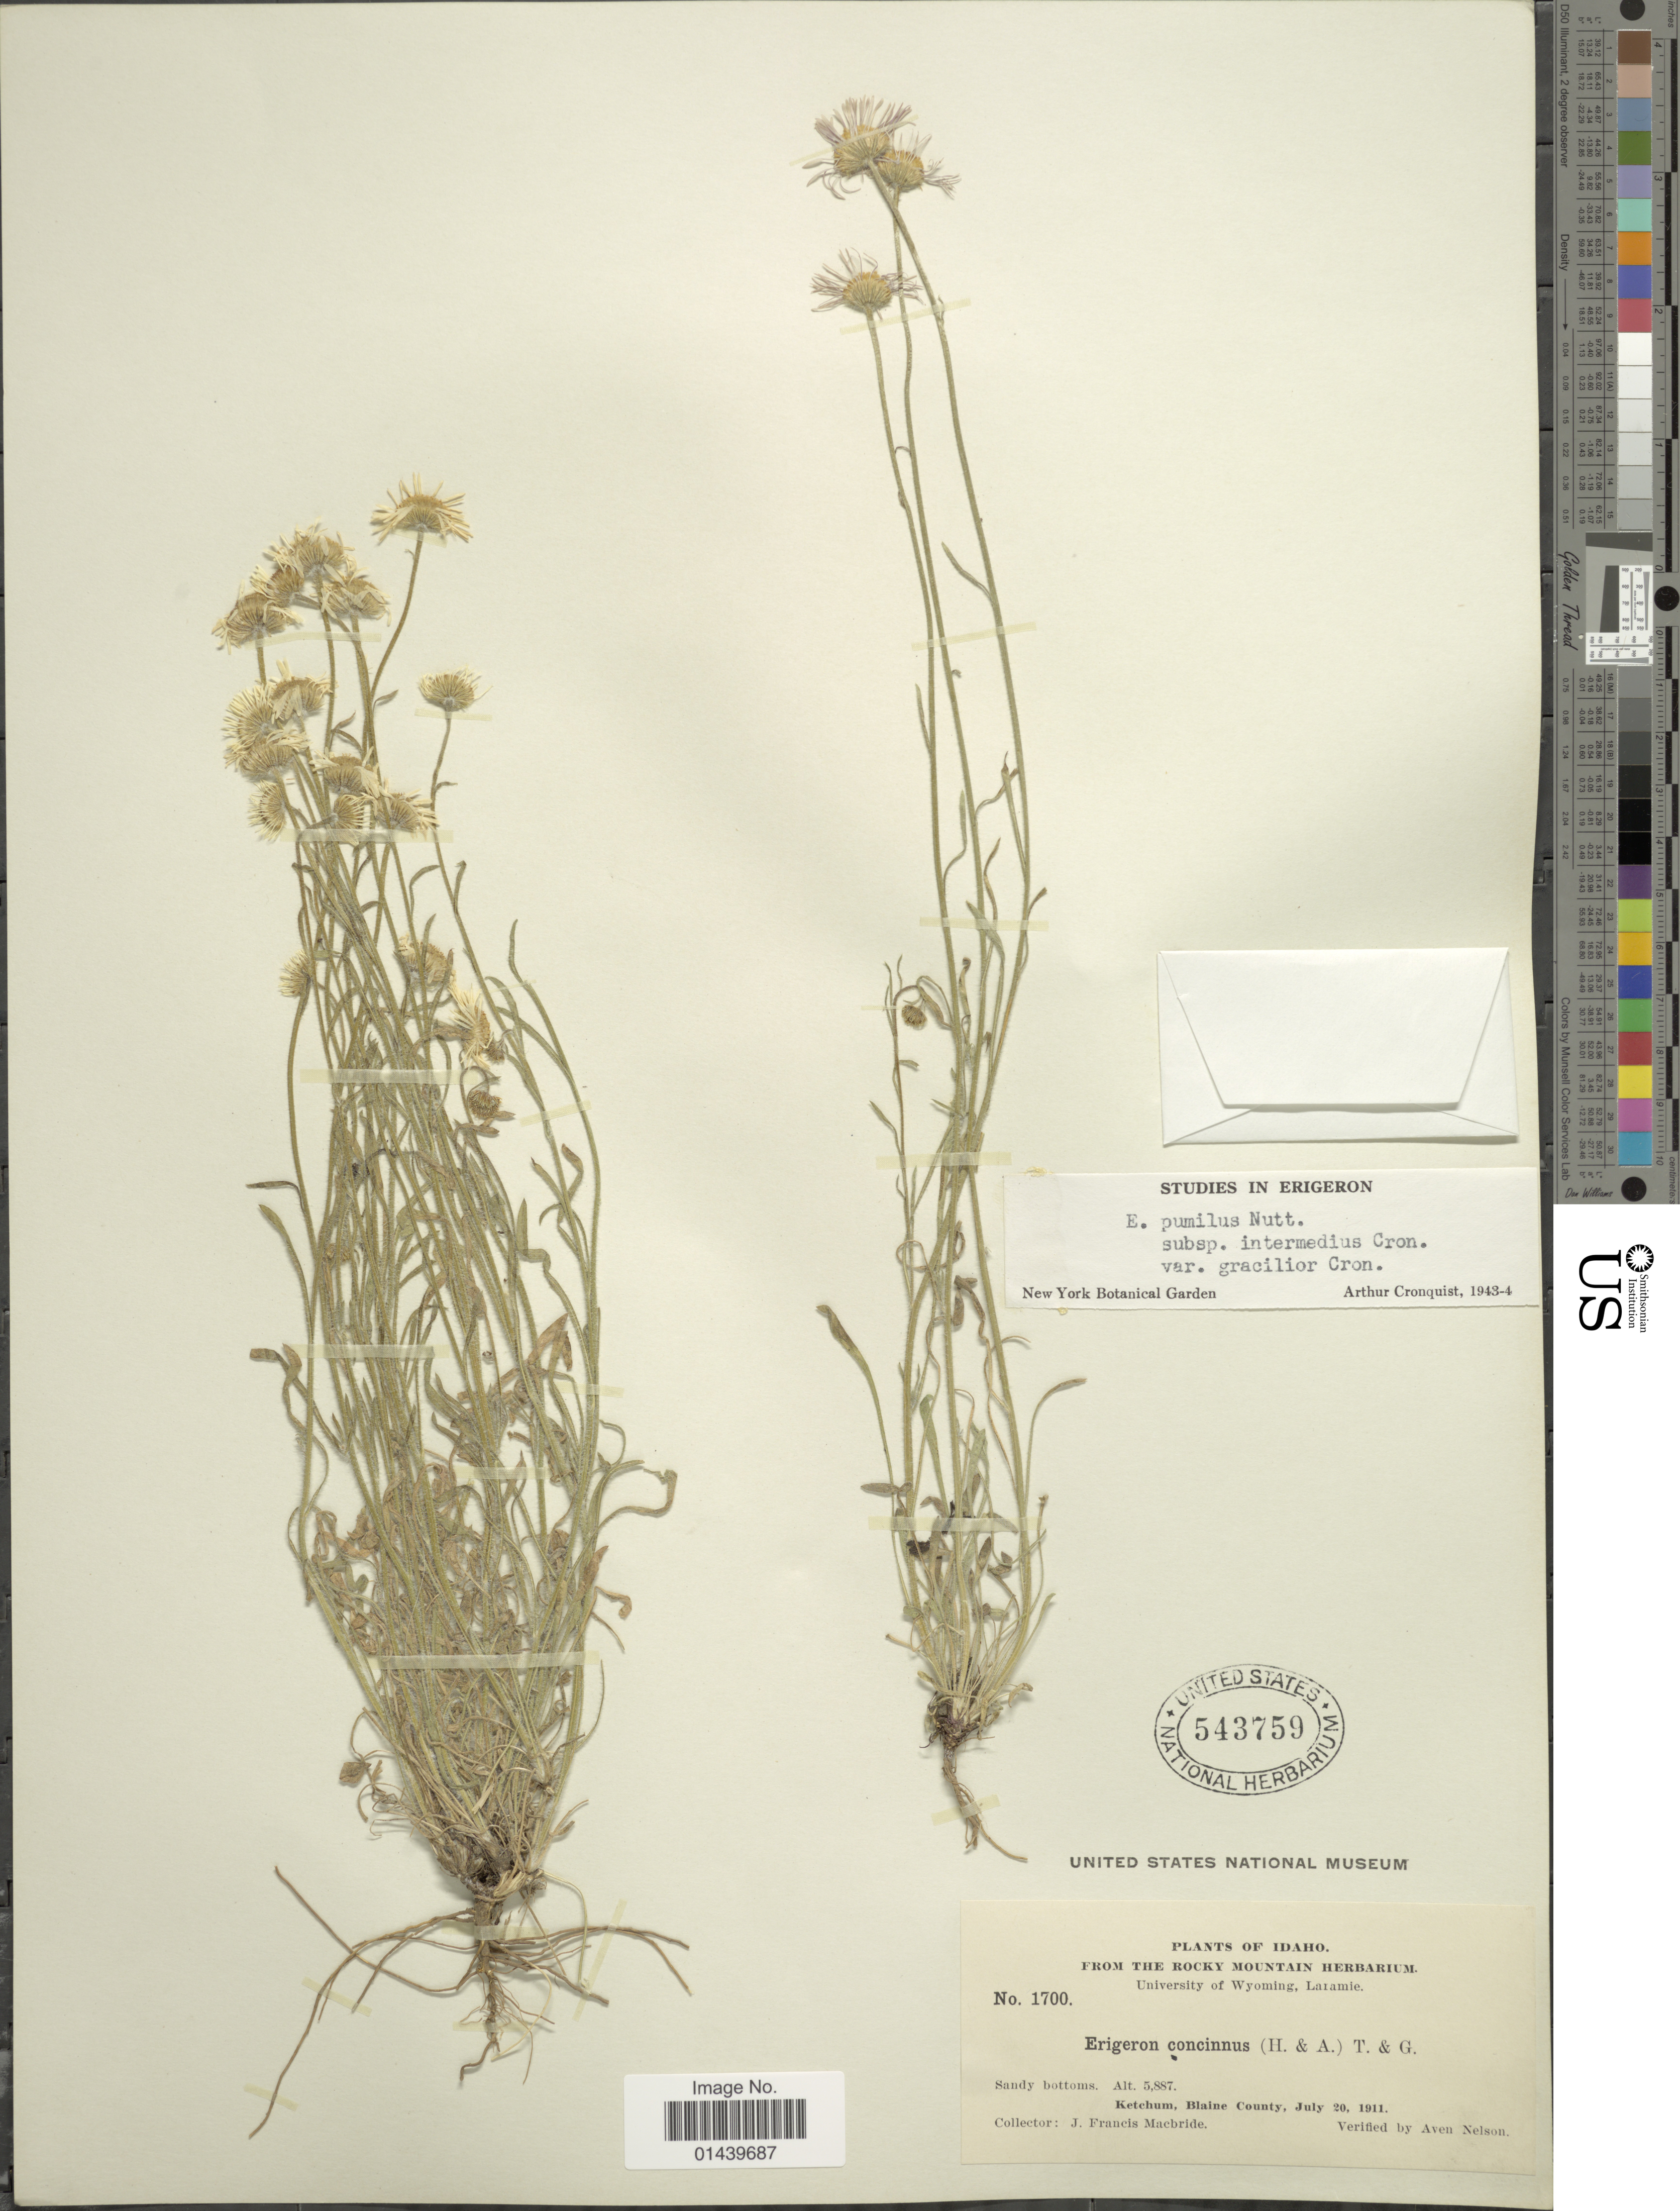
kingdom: Plantae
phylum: Tracheophyta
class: Magnoliopsida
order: Asterales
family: Asteraceae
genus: Erigeron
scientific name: Erigeron pumilus var. gracilior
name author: Cronq.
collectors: J. F. Macbride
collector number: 1700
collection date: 1911-07-20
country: United States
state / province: Idaho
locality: Ketchum, Blaine County.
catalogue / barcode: US 543759